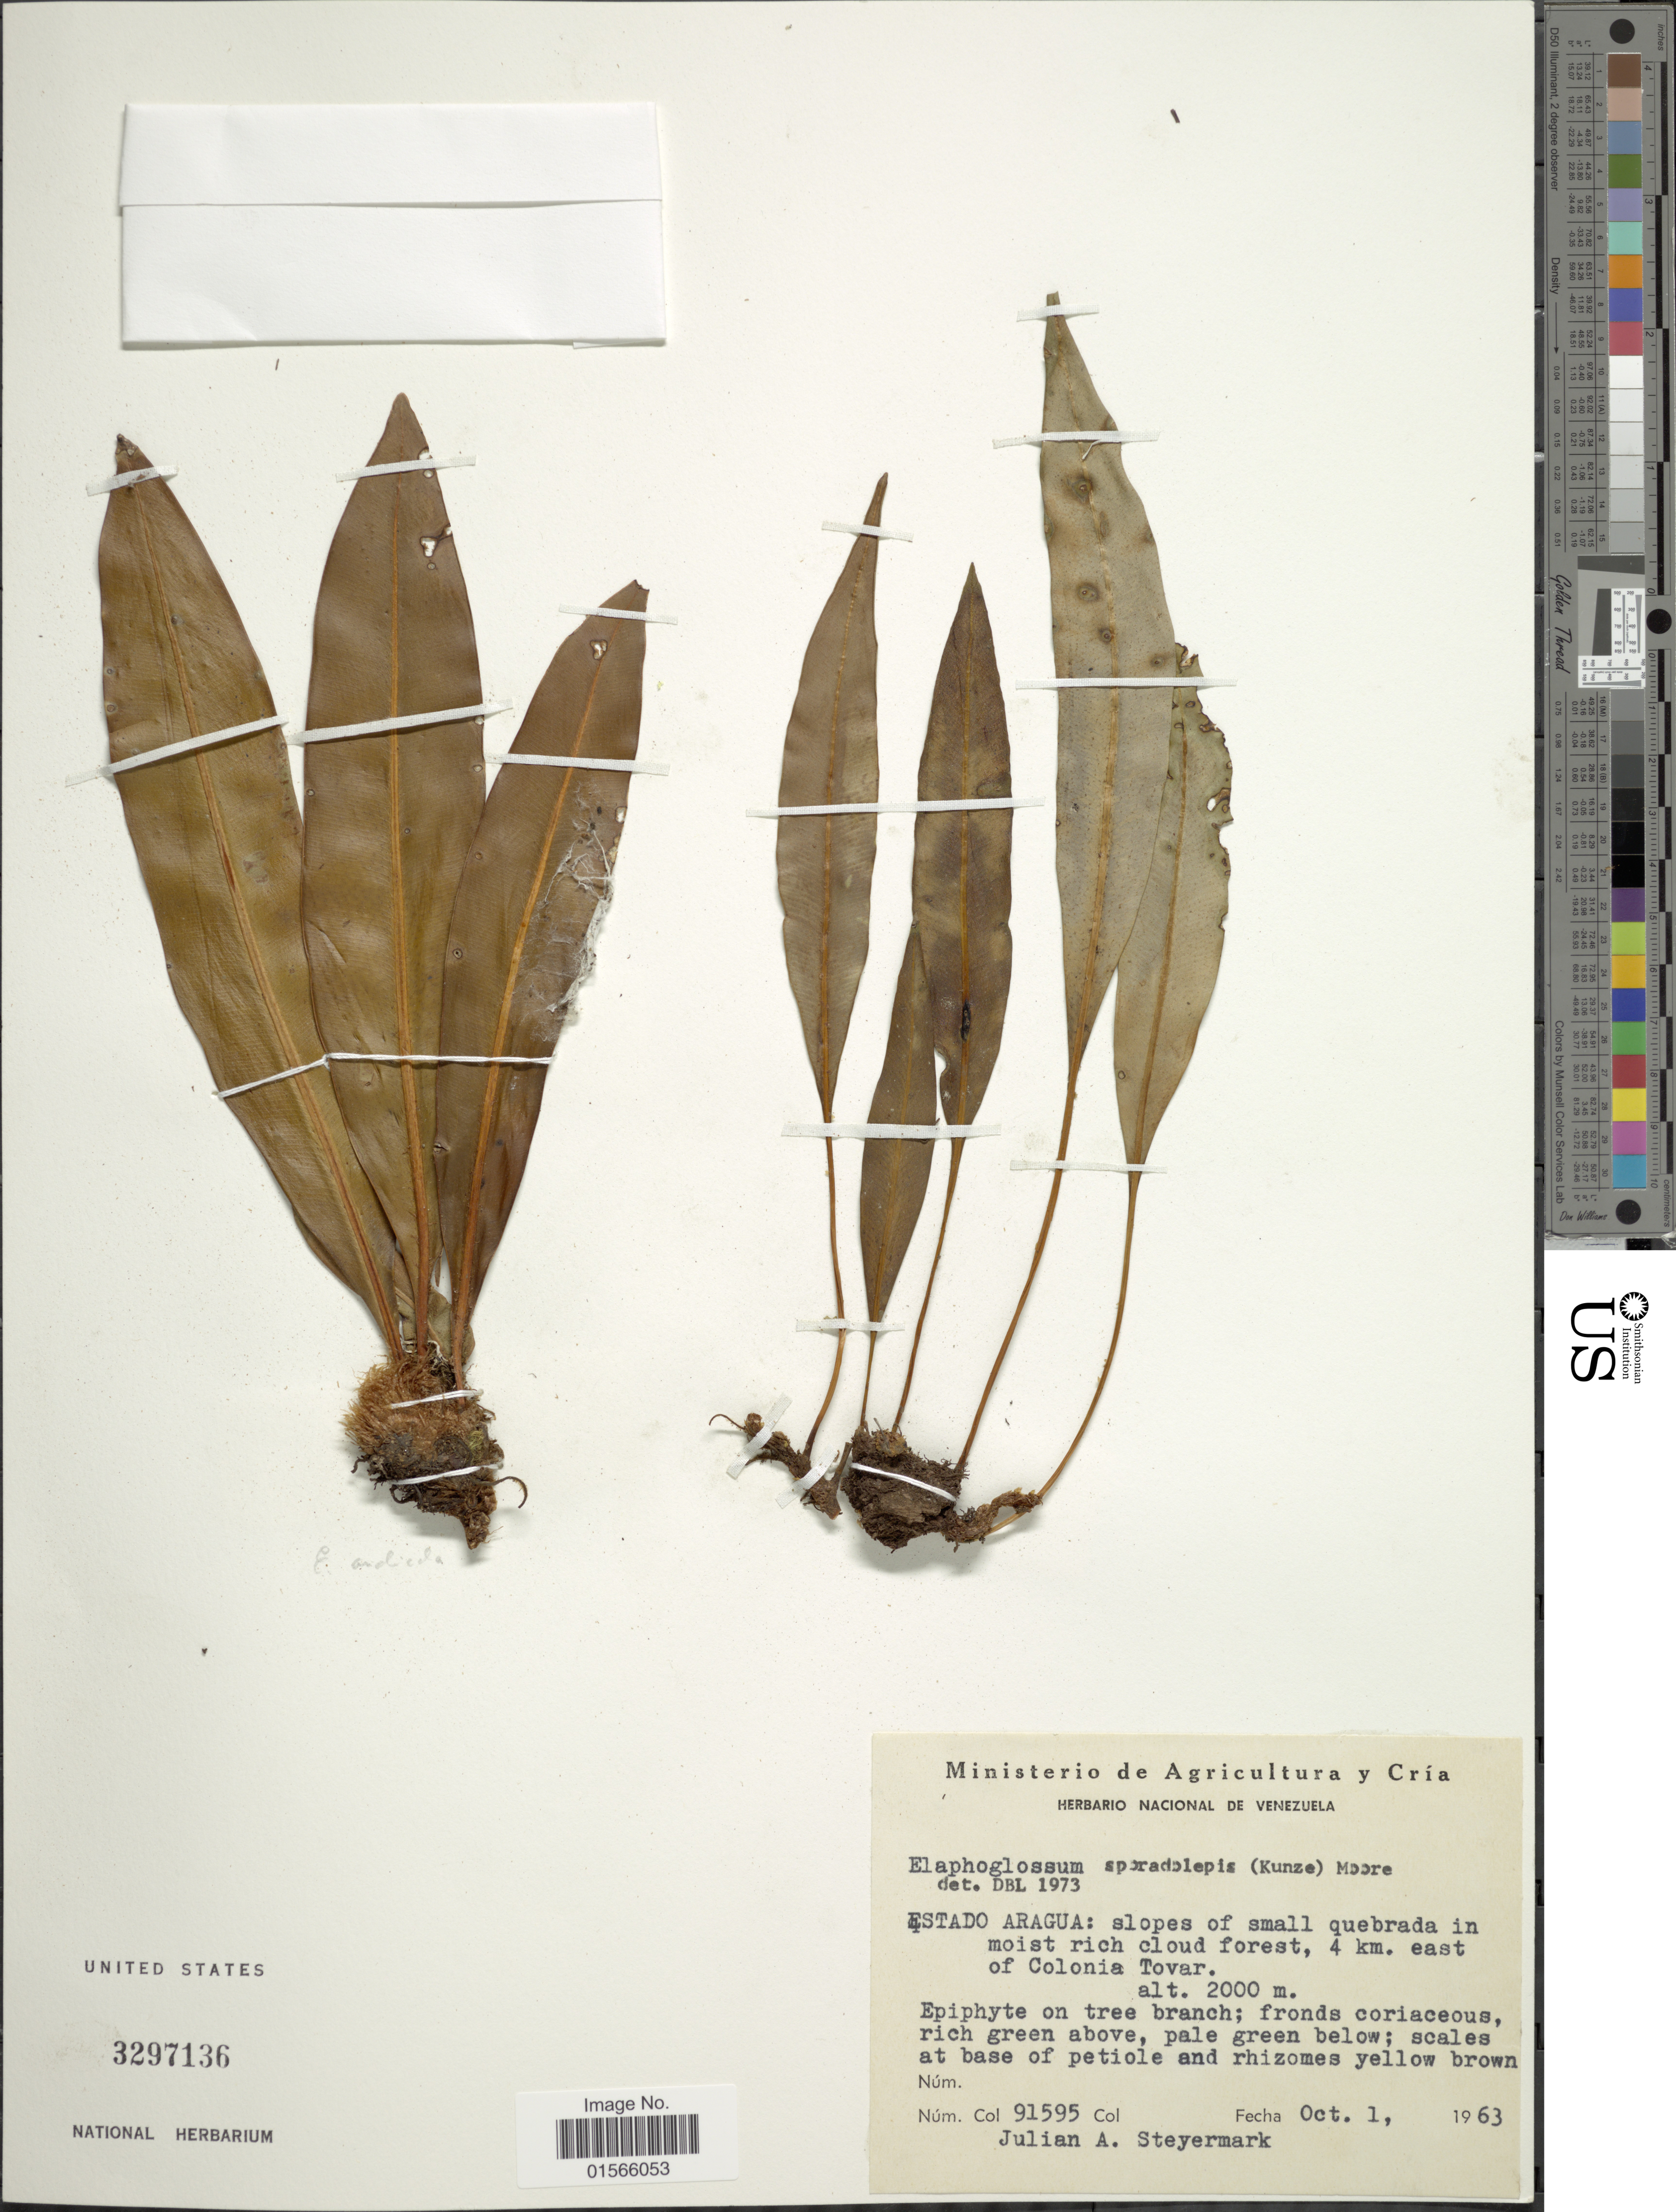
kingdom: Plantae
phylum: Tracheophyta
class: Polypodiopsida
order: Polypodiales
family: Dryopteridaceae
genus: Elaphoglossum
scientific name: Elaphoglossum andicola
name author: (Fée) T. Moore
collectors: J. Steyermark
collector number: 91595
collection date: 1963-10-01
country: Venezuela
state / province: Aragua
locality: Slopes of small quebrada in moist rich cloud forest, 4 km. east of Colonia Tovar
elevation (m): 2000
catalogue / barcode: US 3297136